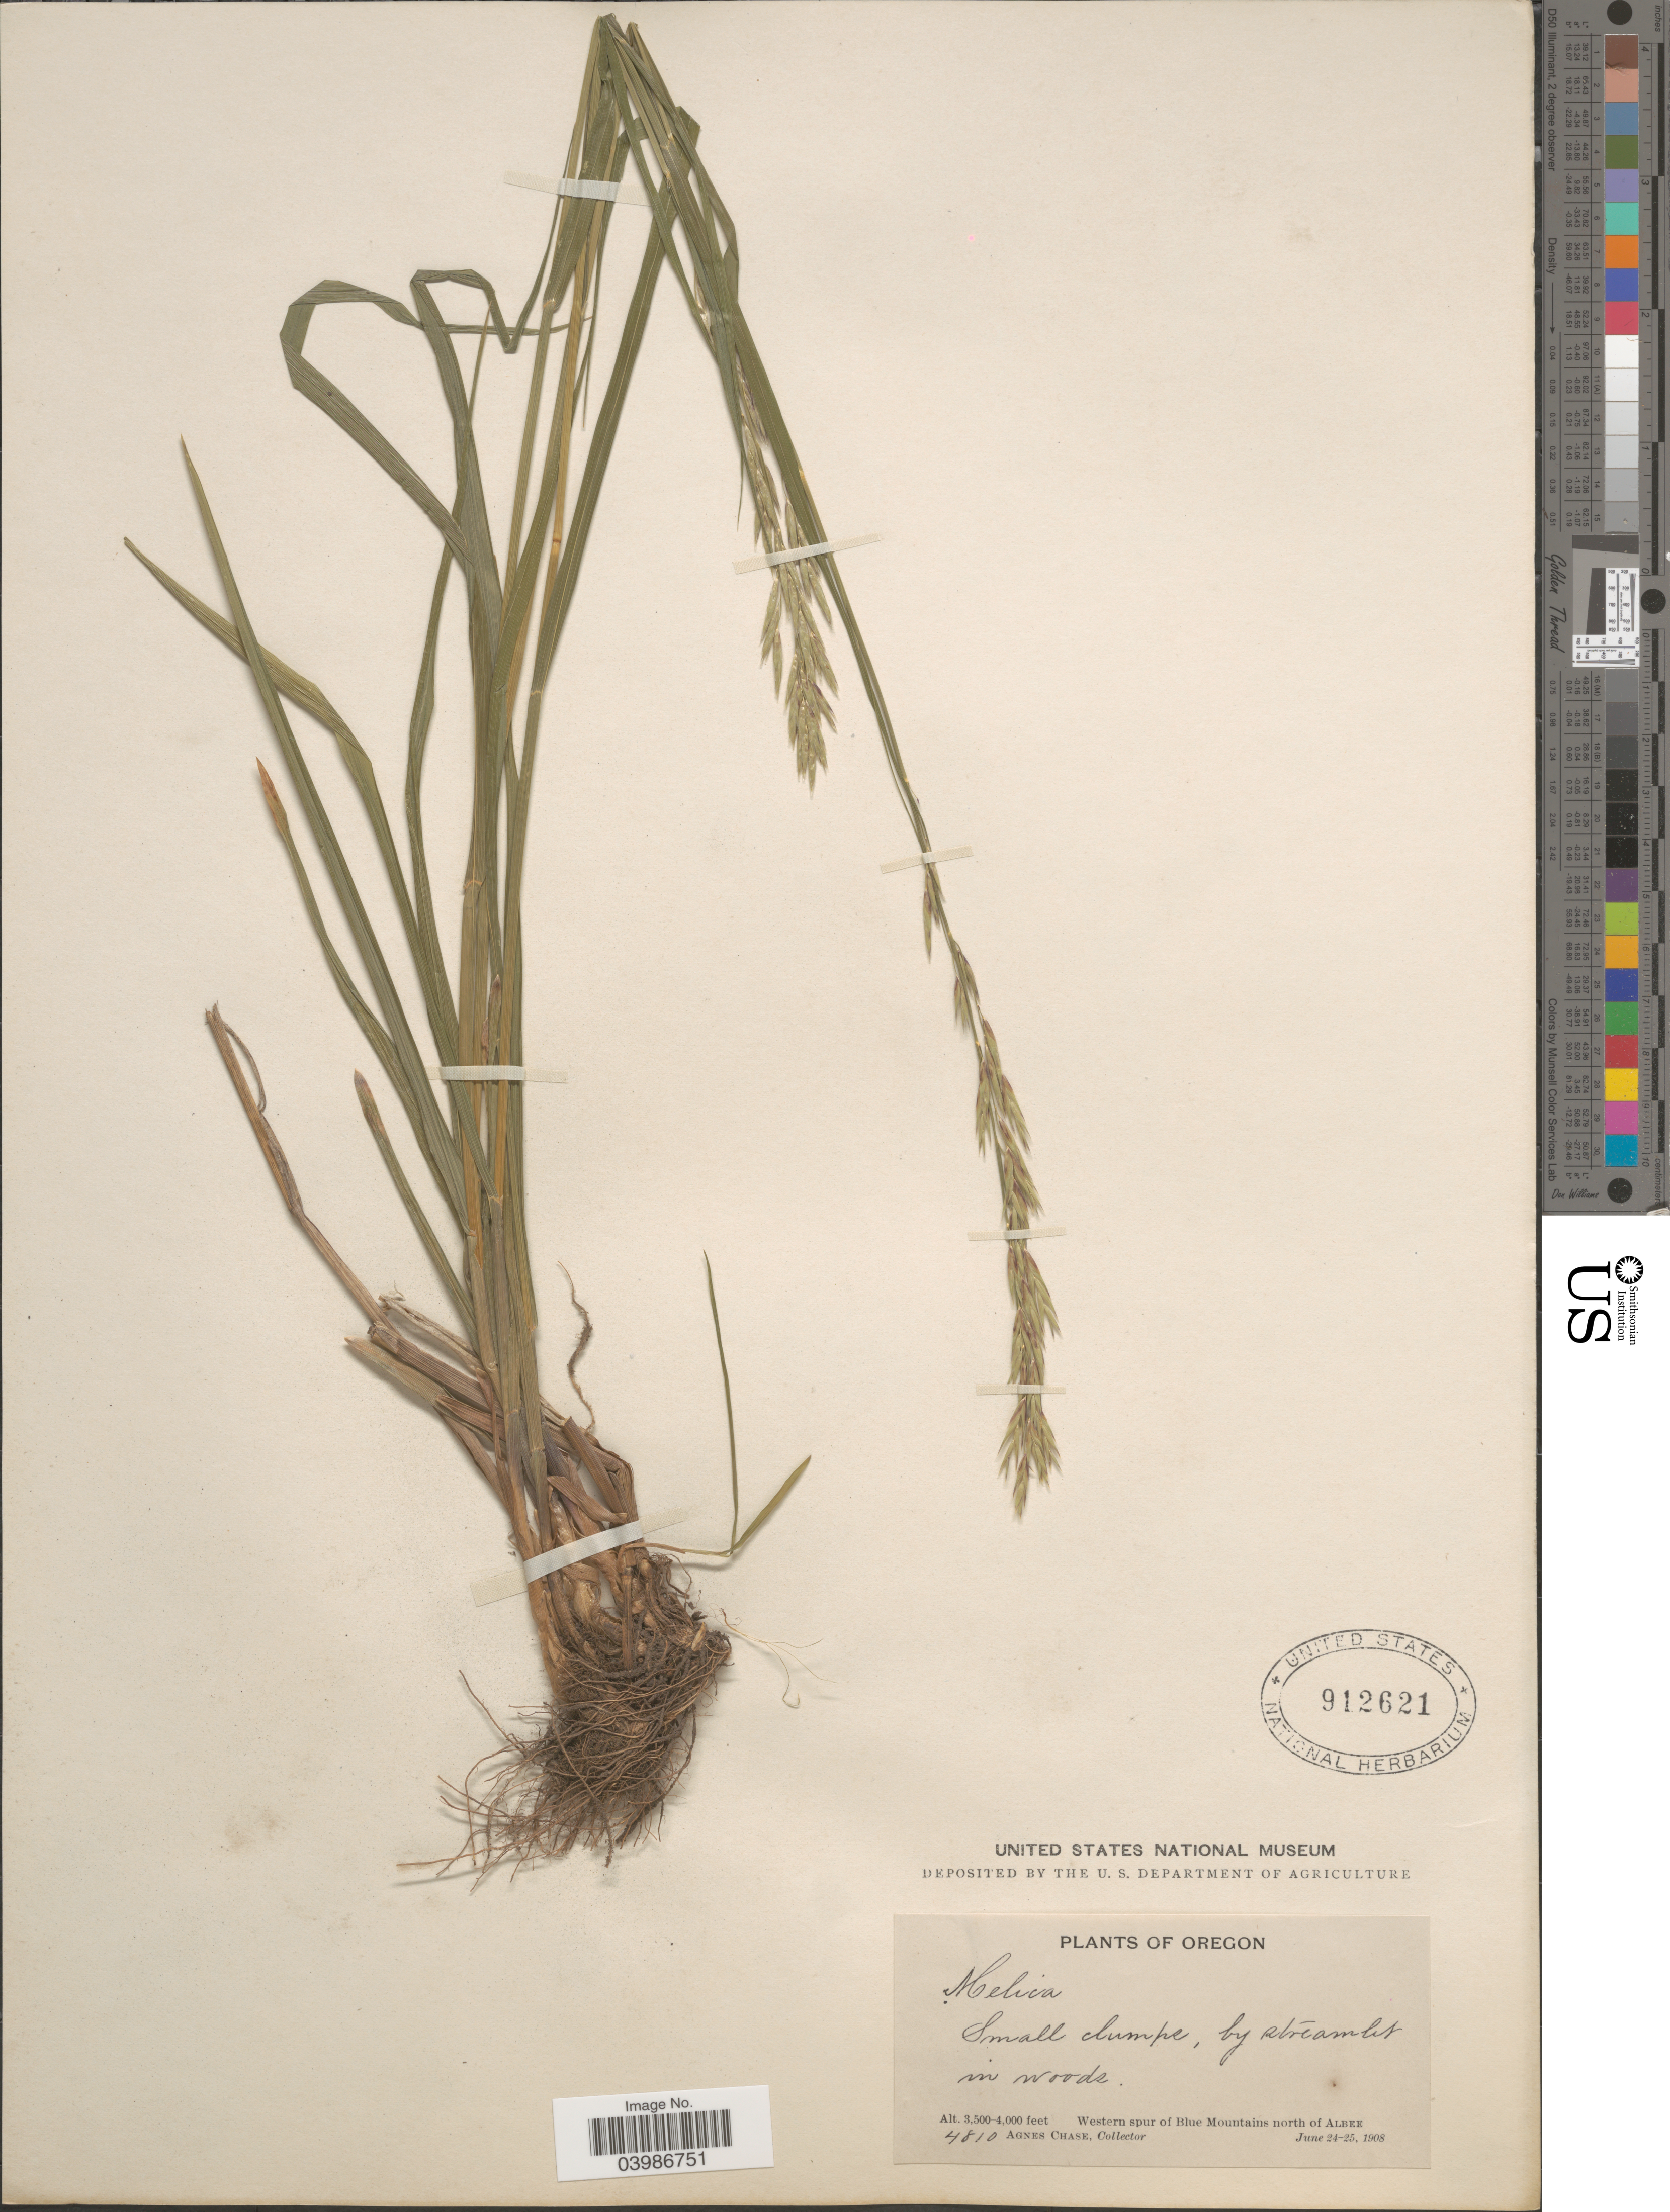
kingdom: Plantae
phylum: Tracheophyta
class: Liliopsida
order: Poales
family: Poaceae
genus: Melica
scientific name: Melica subulata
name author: (Griseb.) Scribn.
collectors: A. Chase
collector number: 4810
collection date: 1908-06-24/1908-06-25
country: United States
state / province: Oregon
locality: Western spur of Blue Mountains north of Albee.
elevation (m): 1067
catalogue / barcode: US 912621